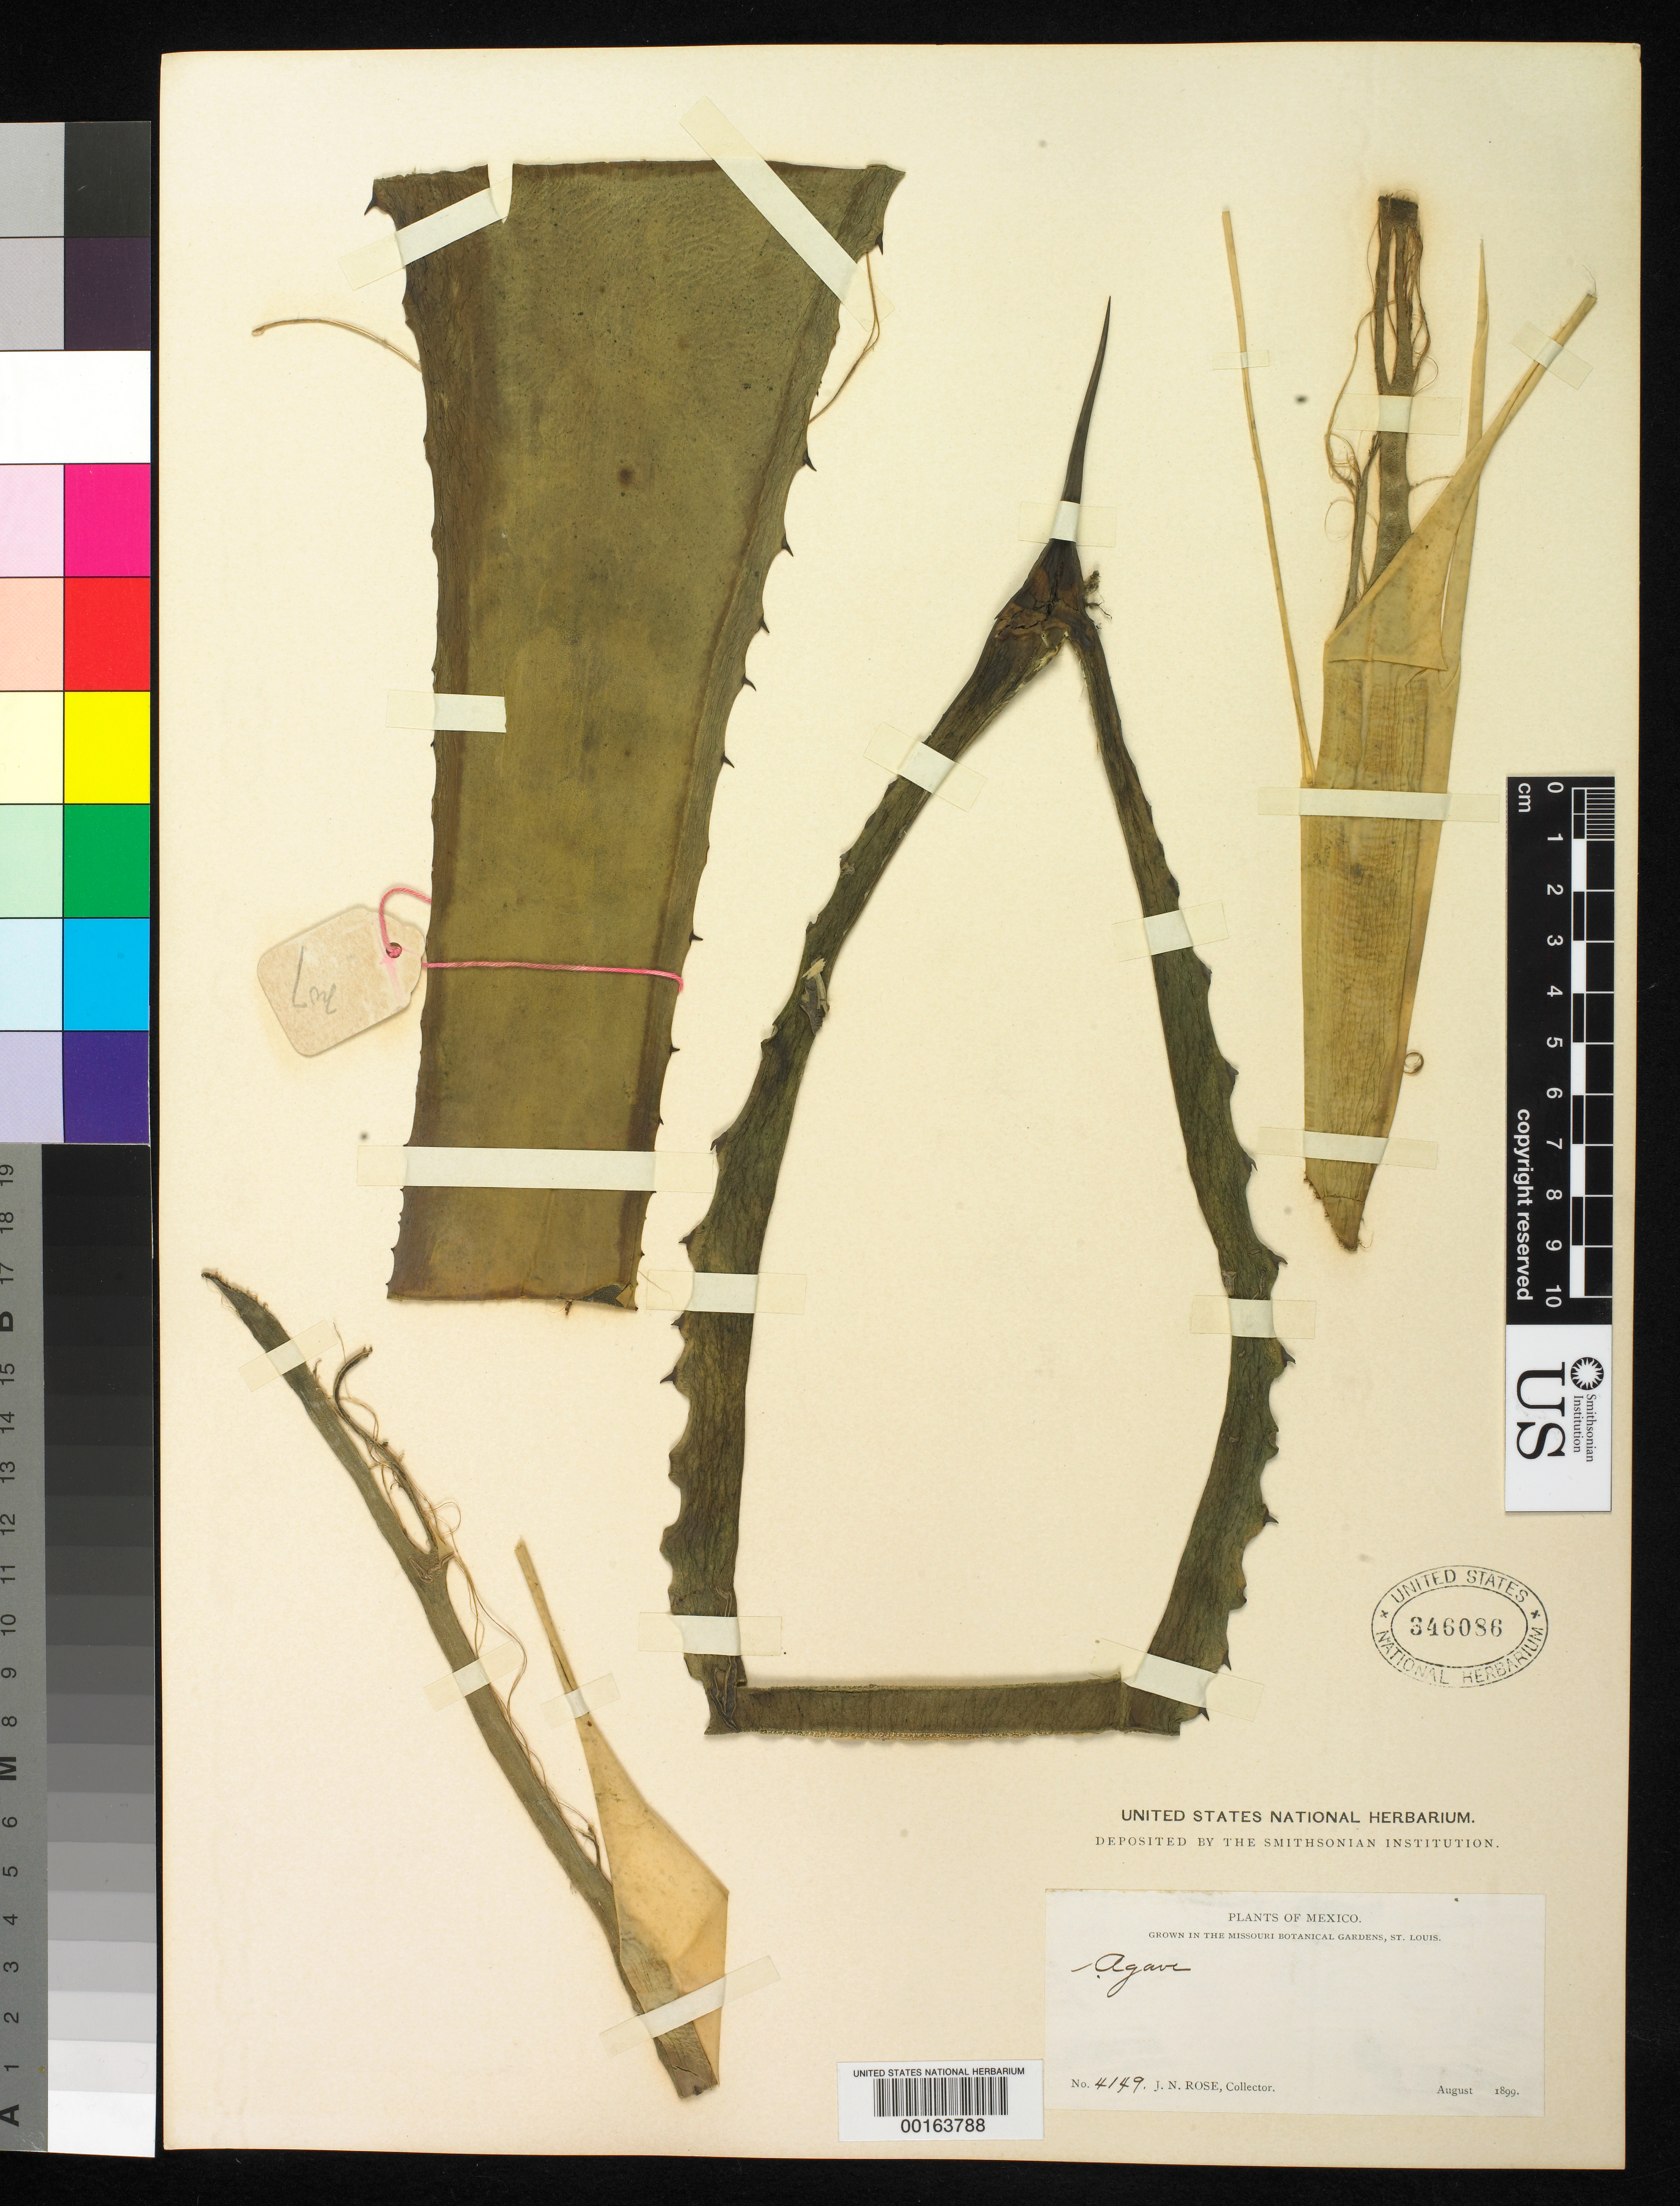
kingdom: Plantae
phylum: Tracheophyta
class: Liliopsida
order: Asparagales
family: Asparagaceae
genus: Agave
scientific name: Agave sp.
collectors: J. N. Rose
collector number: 4149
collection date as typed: Aug 1899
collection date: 1899-08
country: Mexico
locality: E of Monserrat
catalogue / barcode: US 346086